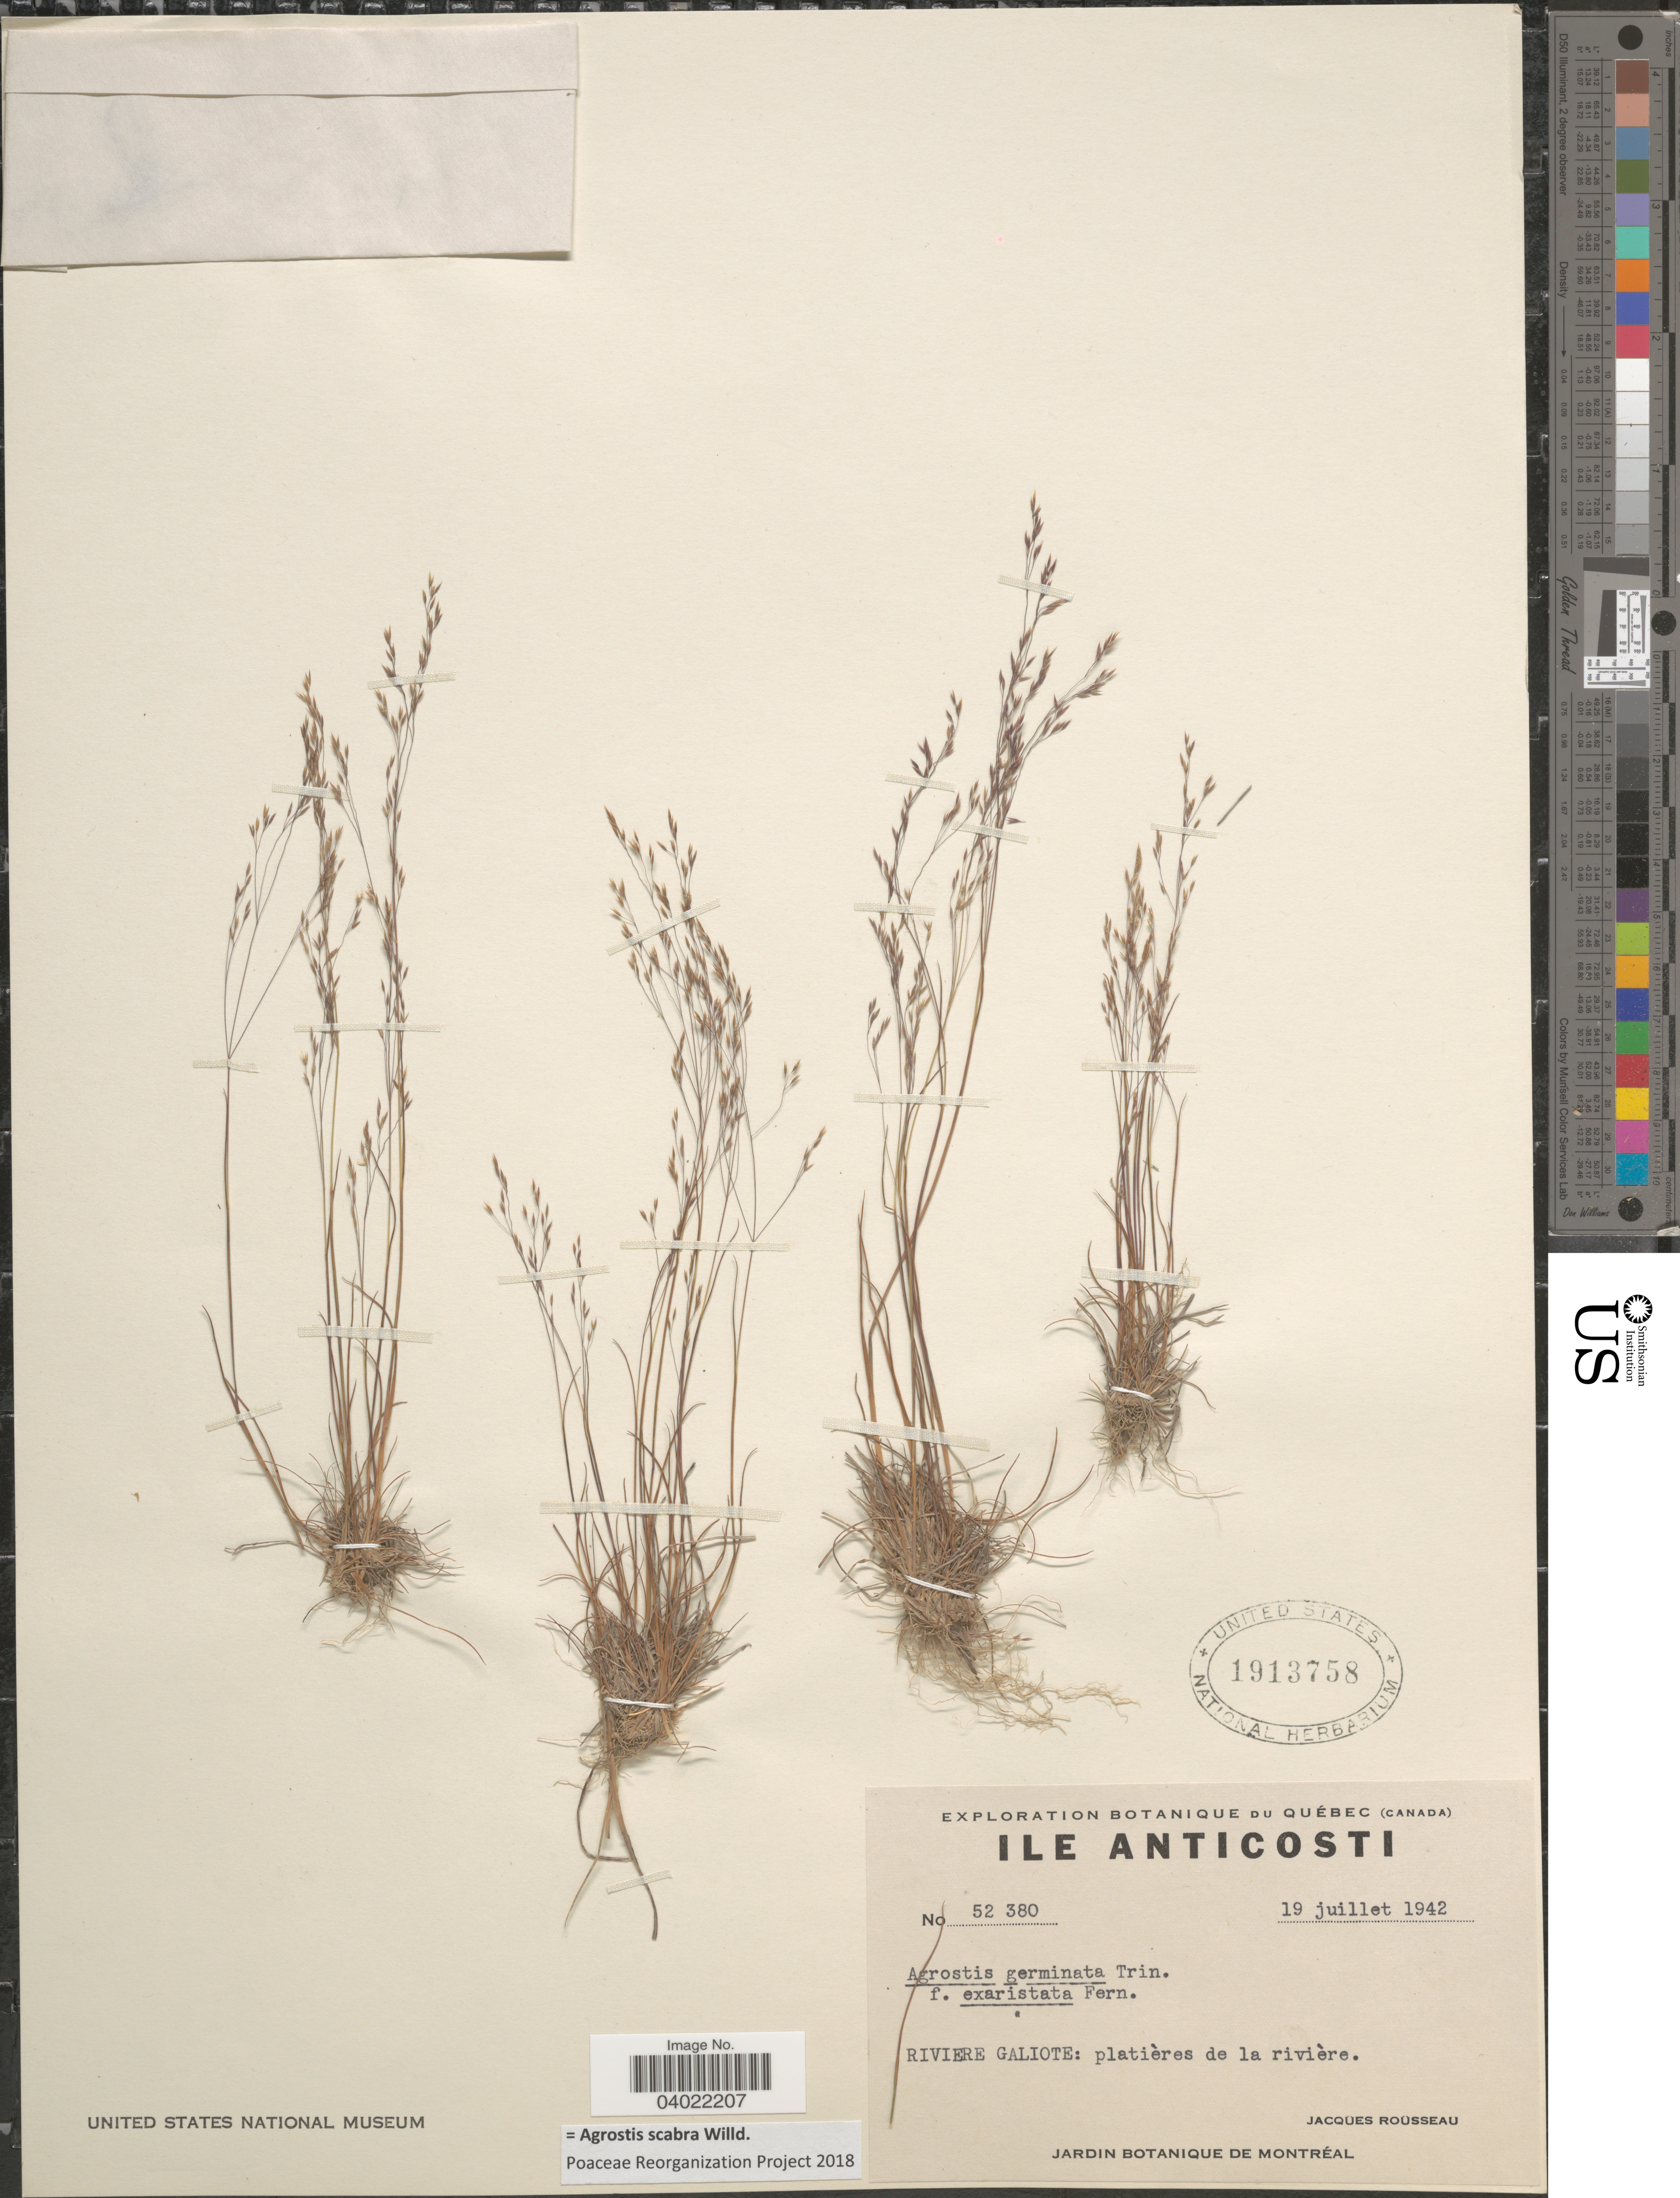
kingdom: Plantae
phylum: Tracheophyta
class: Liliopsida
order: Poales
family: Poaceae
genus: Agrostis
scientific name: Agrostis scabra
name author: Willd.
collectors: J. Rousseau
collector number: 52380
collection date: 1942-07-19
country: Canada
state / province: Quebec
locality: Ile Anticosti. Riviere Galiote.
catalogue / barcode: US 1913758